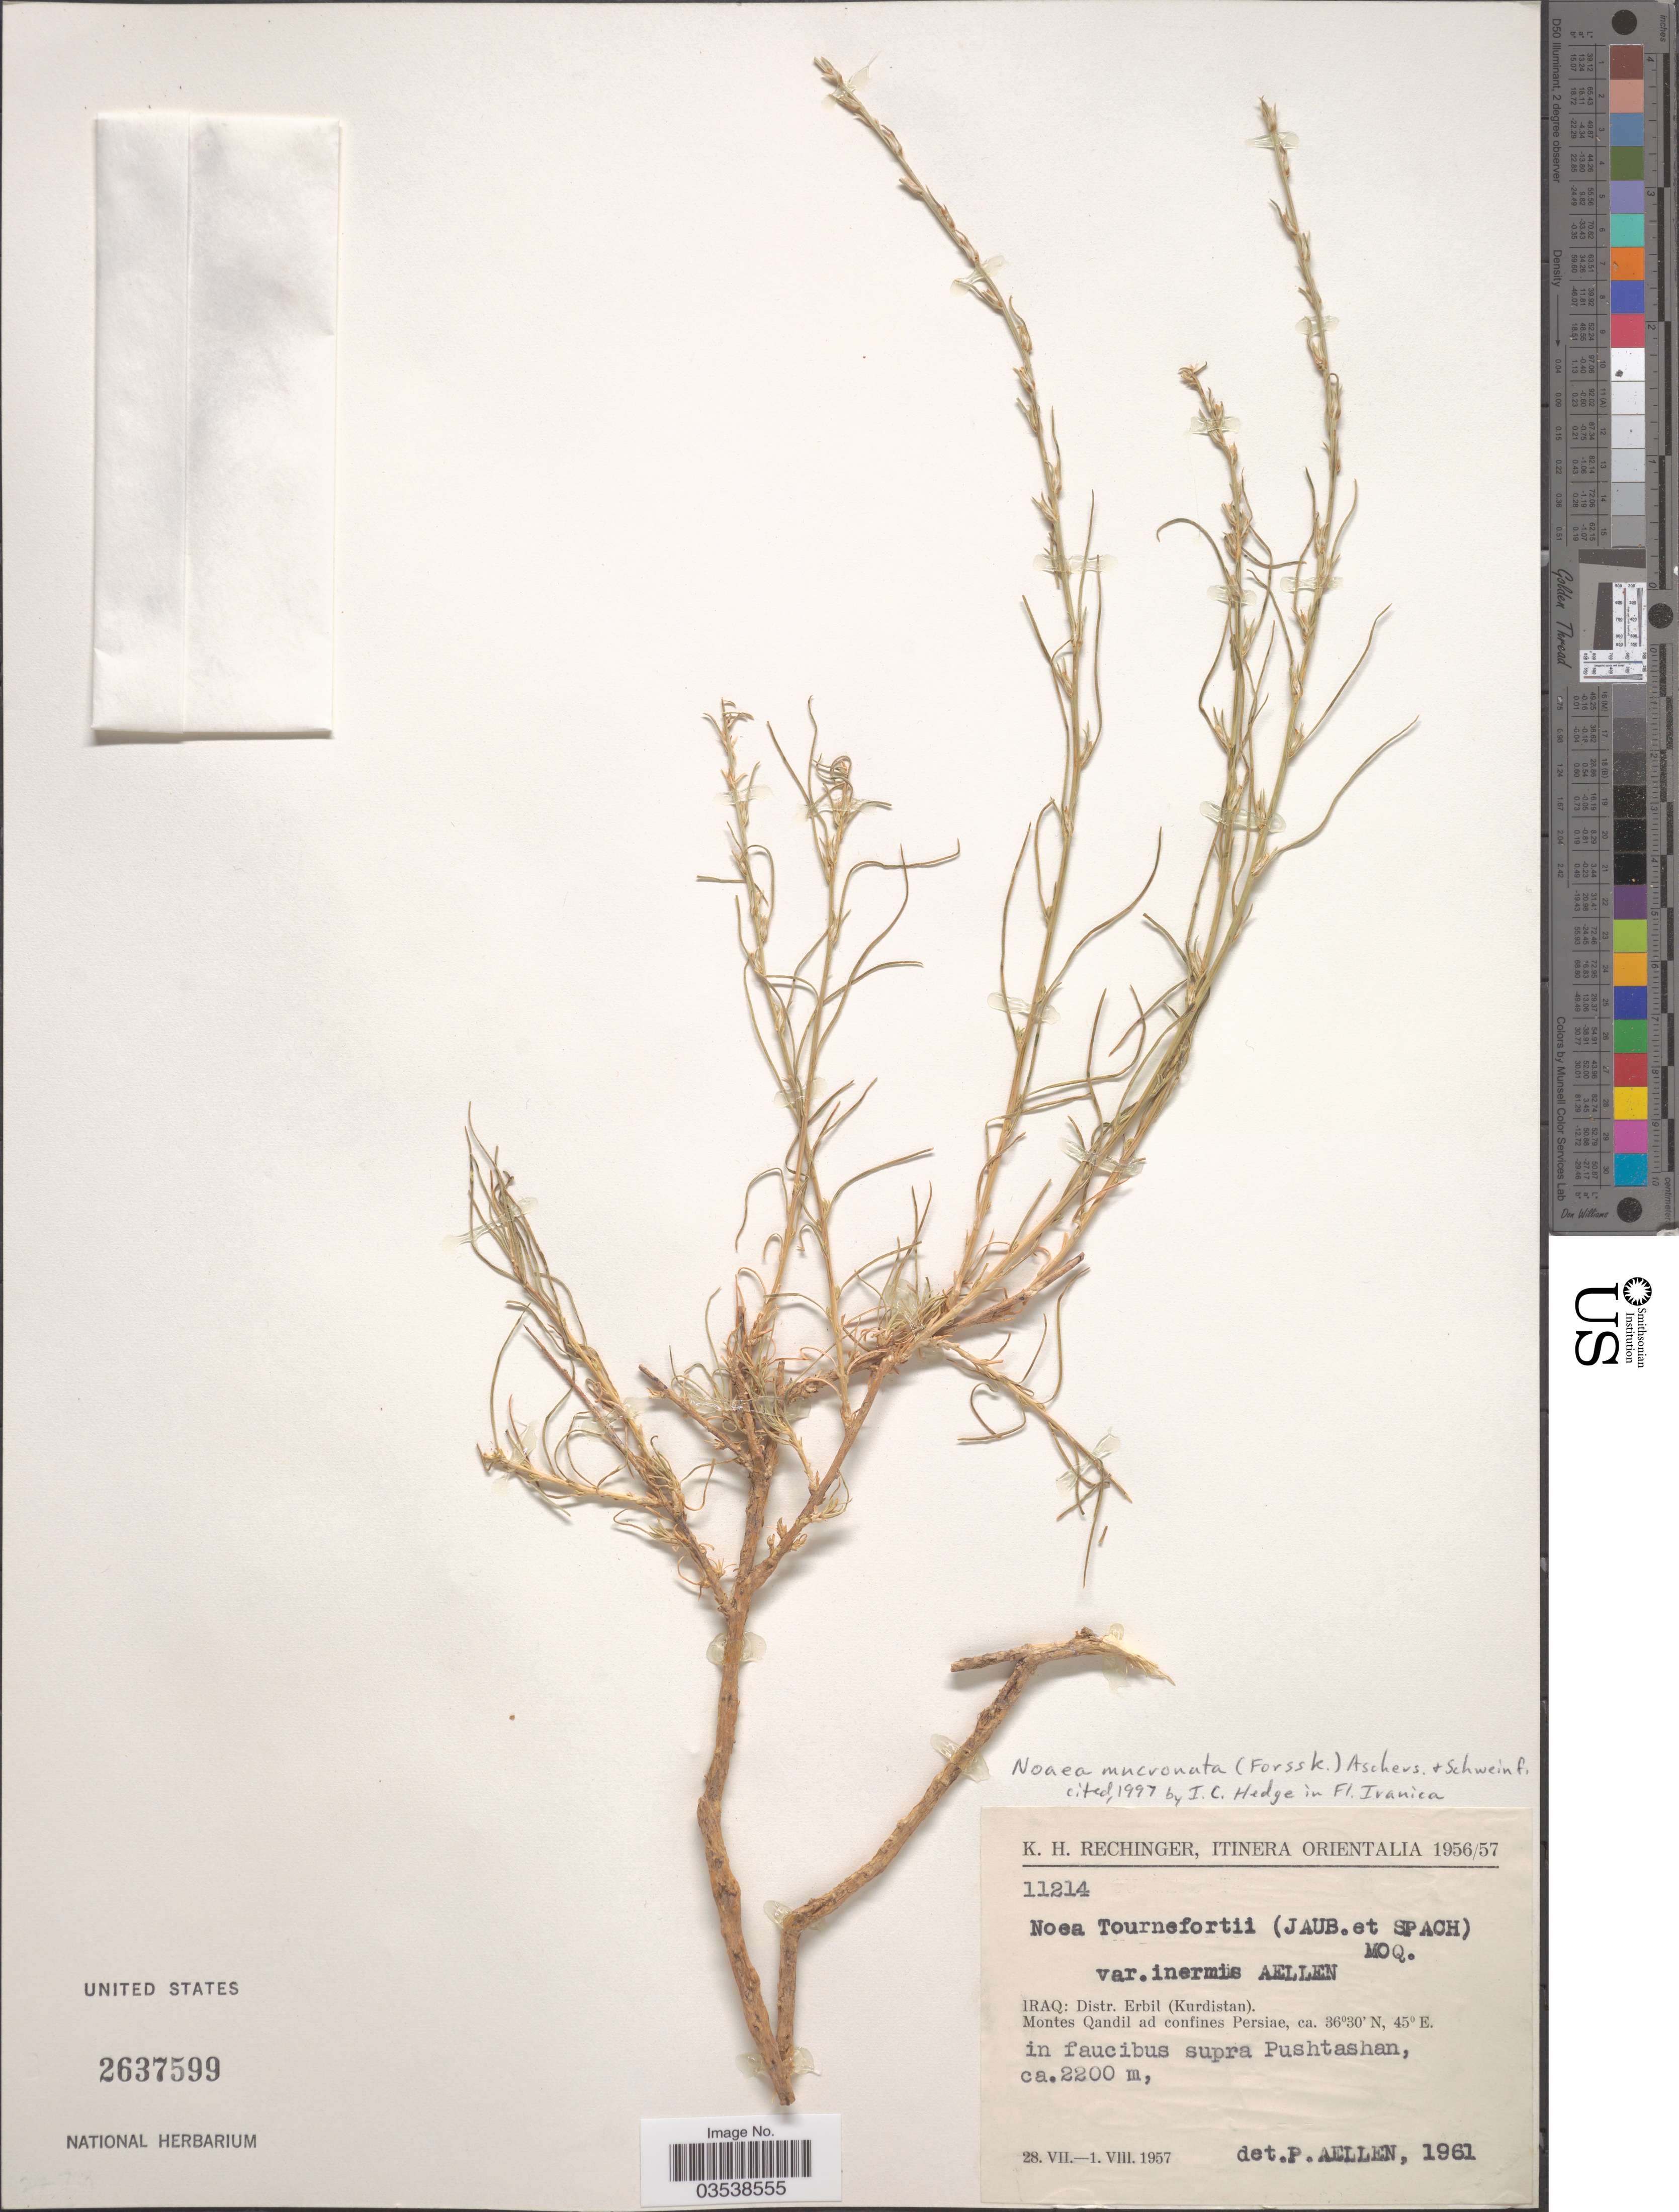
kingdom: Plantae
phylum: Tracheophyta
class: Magnoliopsida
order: Caryophyllales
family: Amaranthaceae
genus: Noaea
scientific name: Noaea mucronata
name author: Aschers. & Schweinf.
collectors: K. H. Rechinger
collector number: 11214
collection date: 1957-07-28/1957-08-01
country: Iraq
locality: Itinera Orientalia. Distr.: Erbil (Kurdistan). Montes Qandil ad confines Persiae. In faucibus supra Pushtashan.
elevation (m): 2200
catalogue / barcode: US 2637599